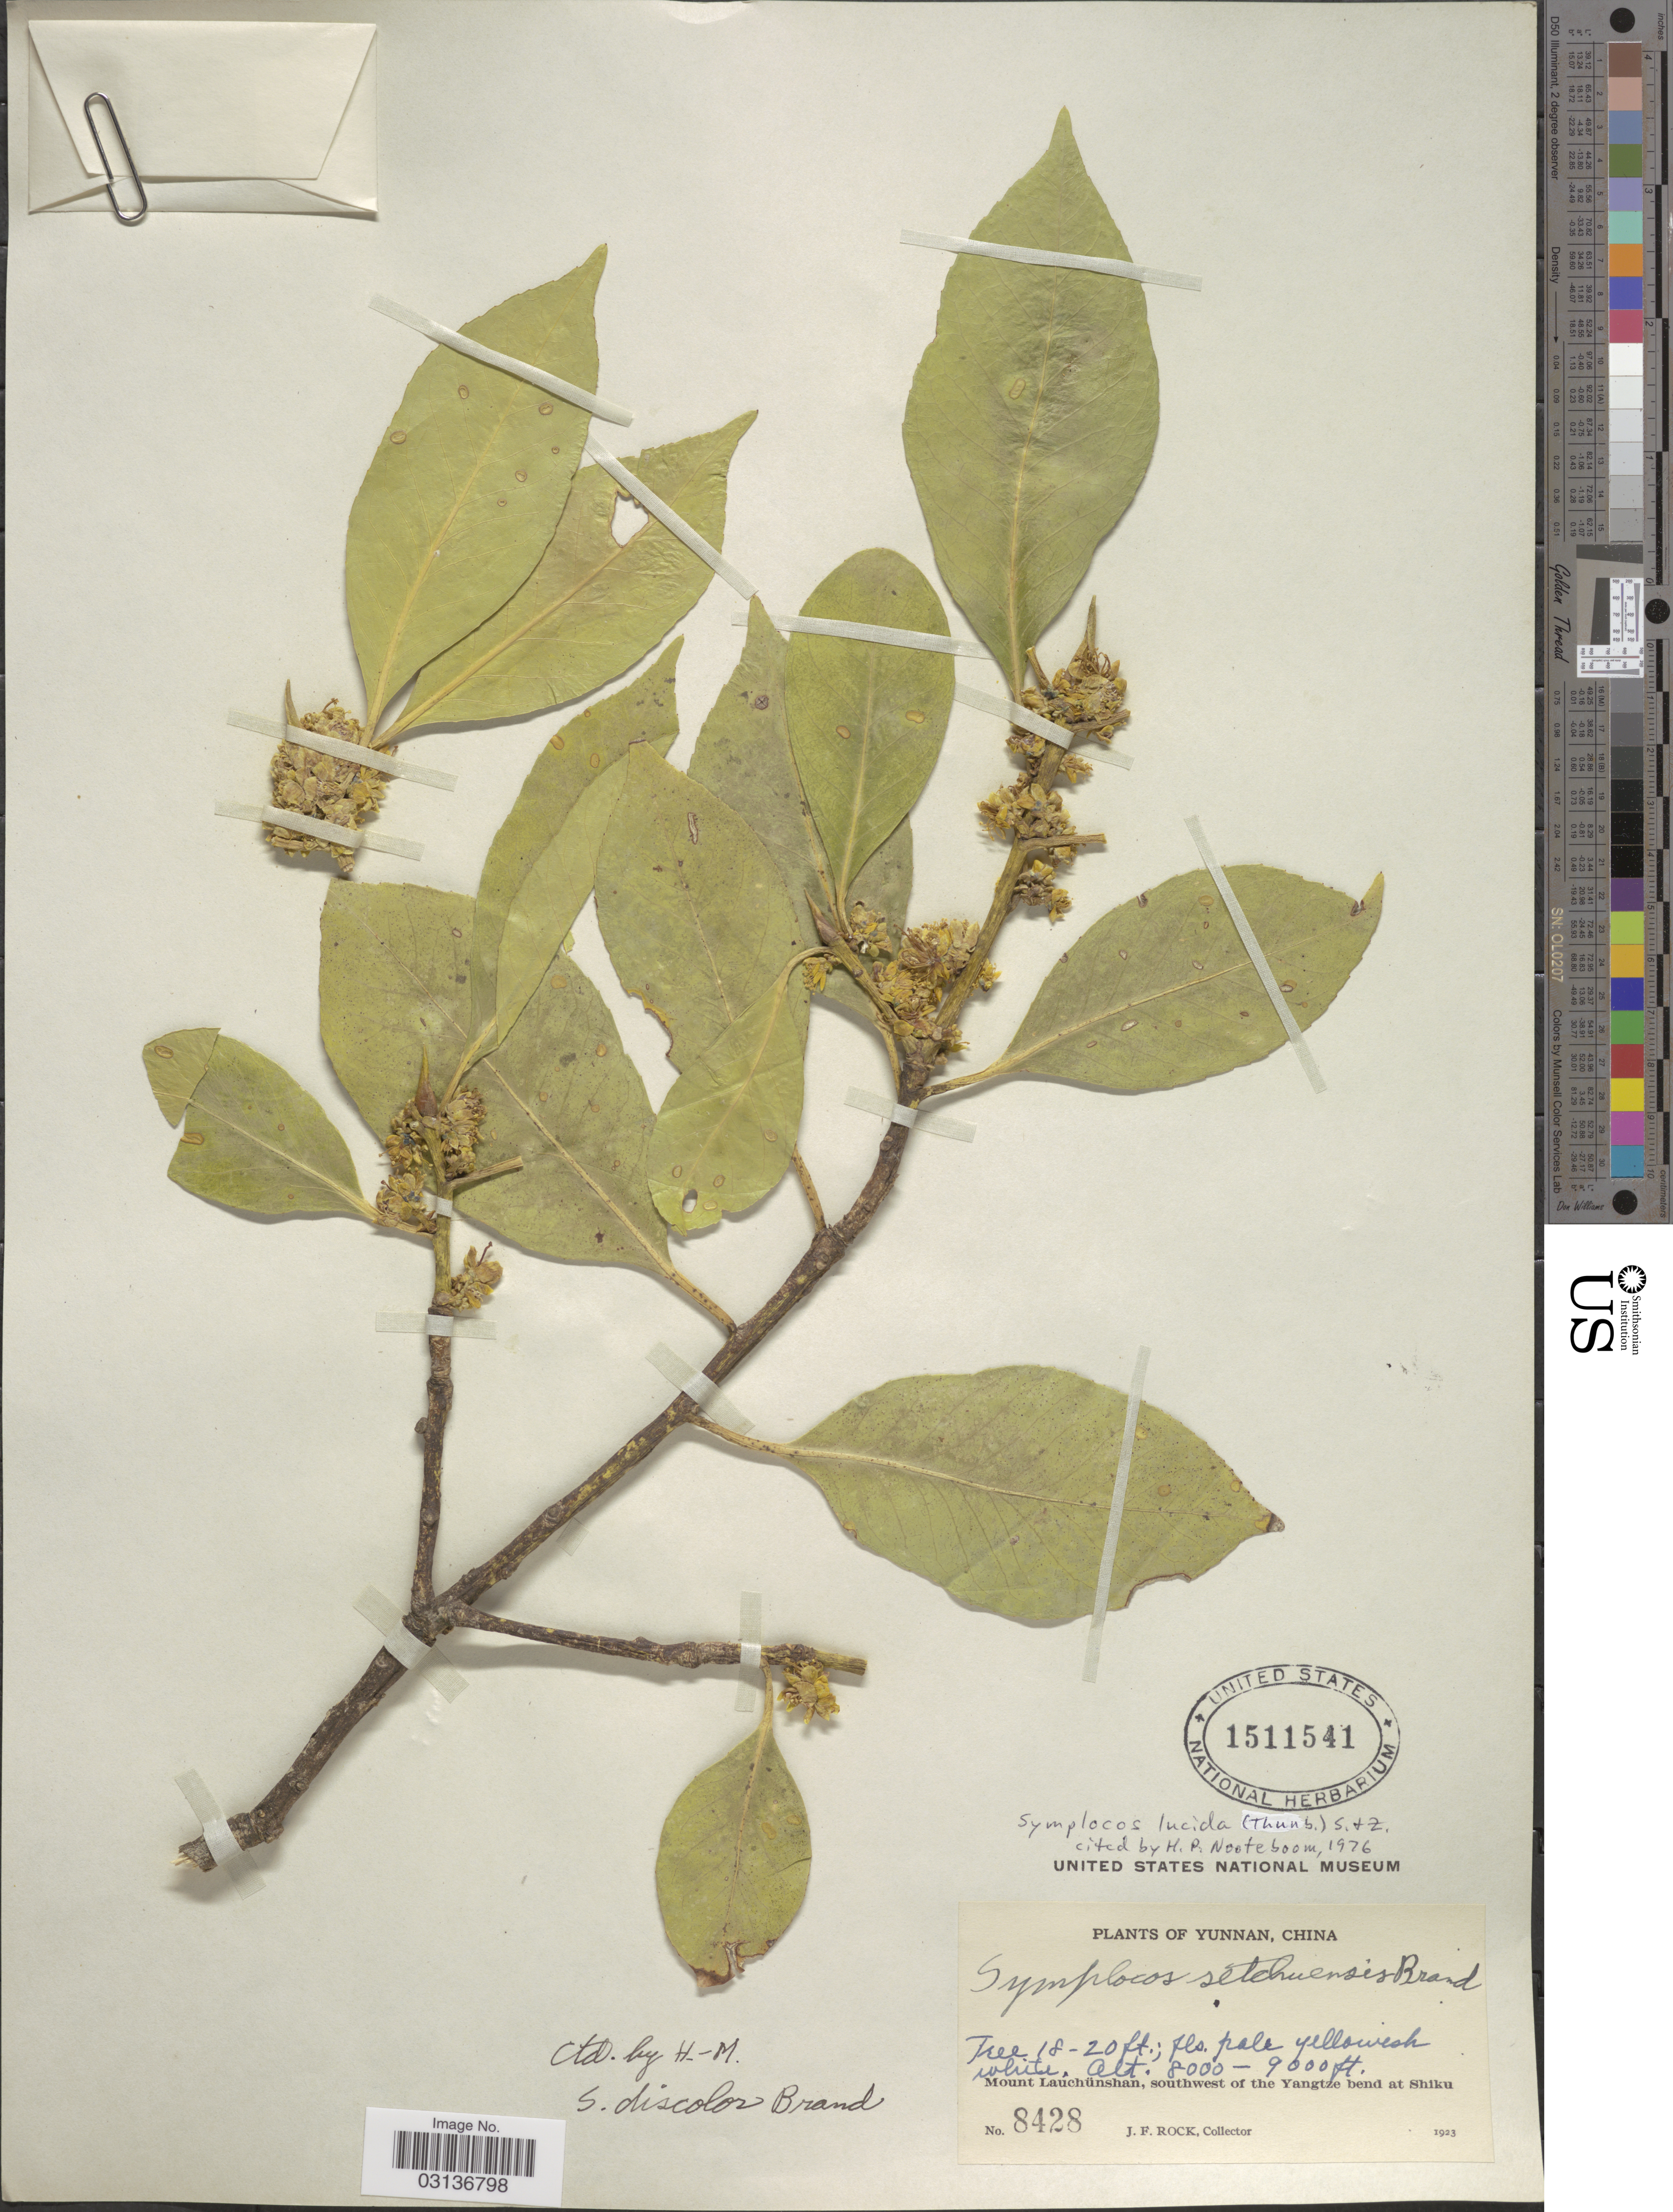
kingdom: Plantae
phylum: Tracheophyta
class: Magnoliopsida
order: Ericales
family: Symplocaceae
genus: Symplocos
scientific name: Symplocos lucida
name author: (Thurb.) Siebold & Zucc.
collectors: J. Rock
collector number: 8428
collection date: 1923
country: China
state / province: Yunnan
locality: Mount Lauchünshan, southwest of the Yangtze bend at Shiku.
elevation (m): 2438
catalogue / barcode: US 1511541